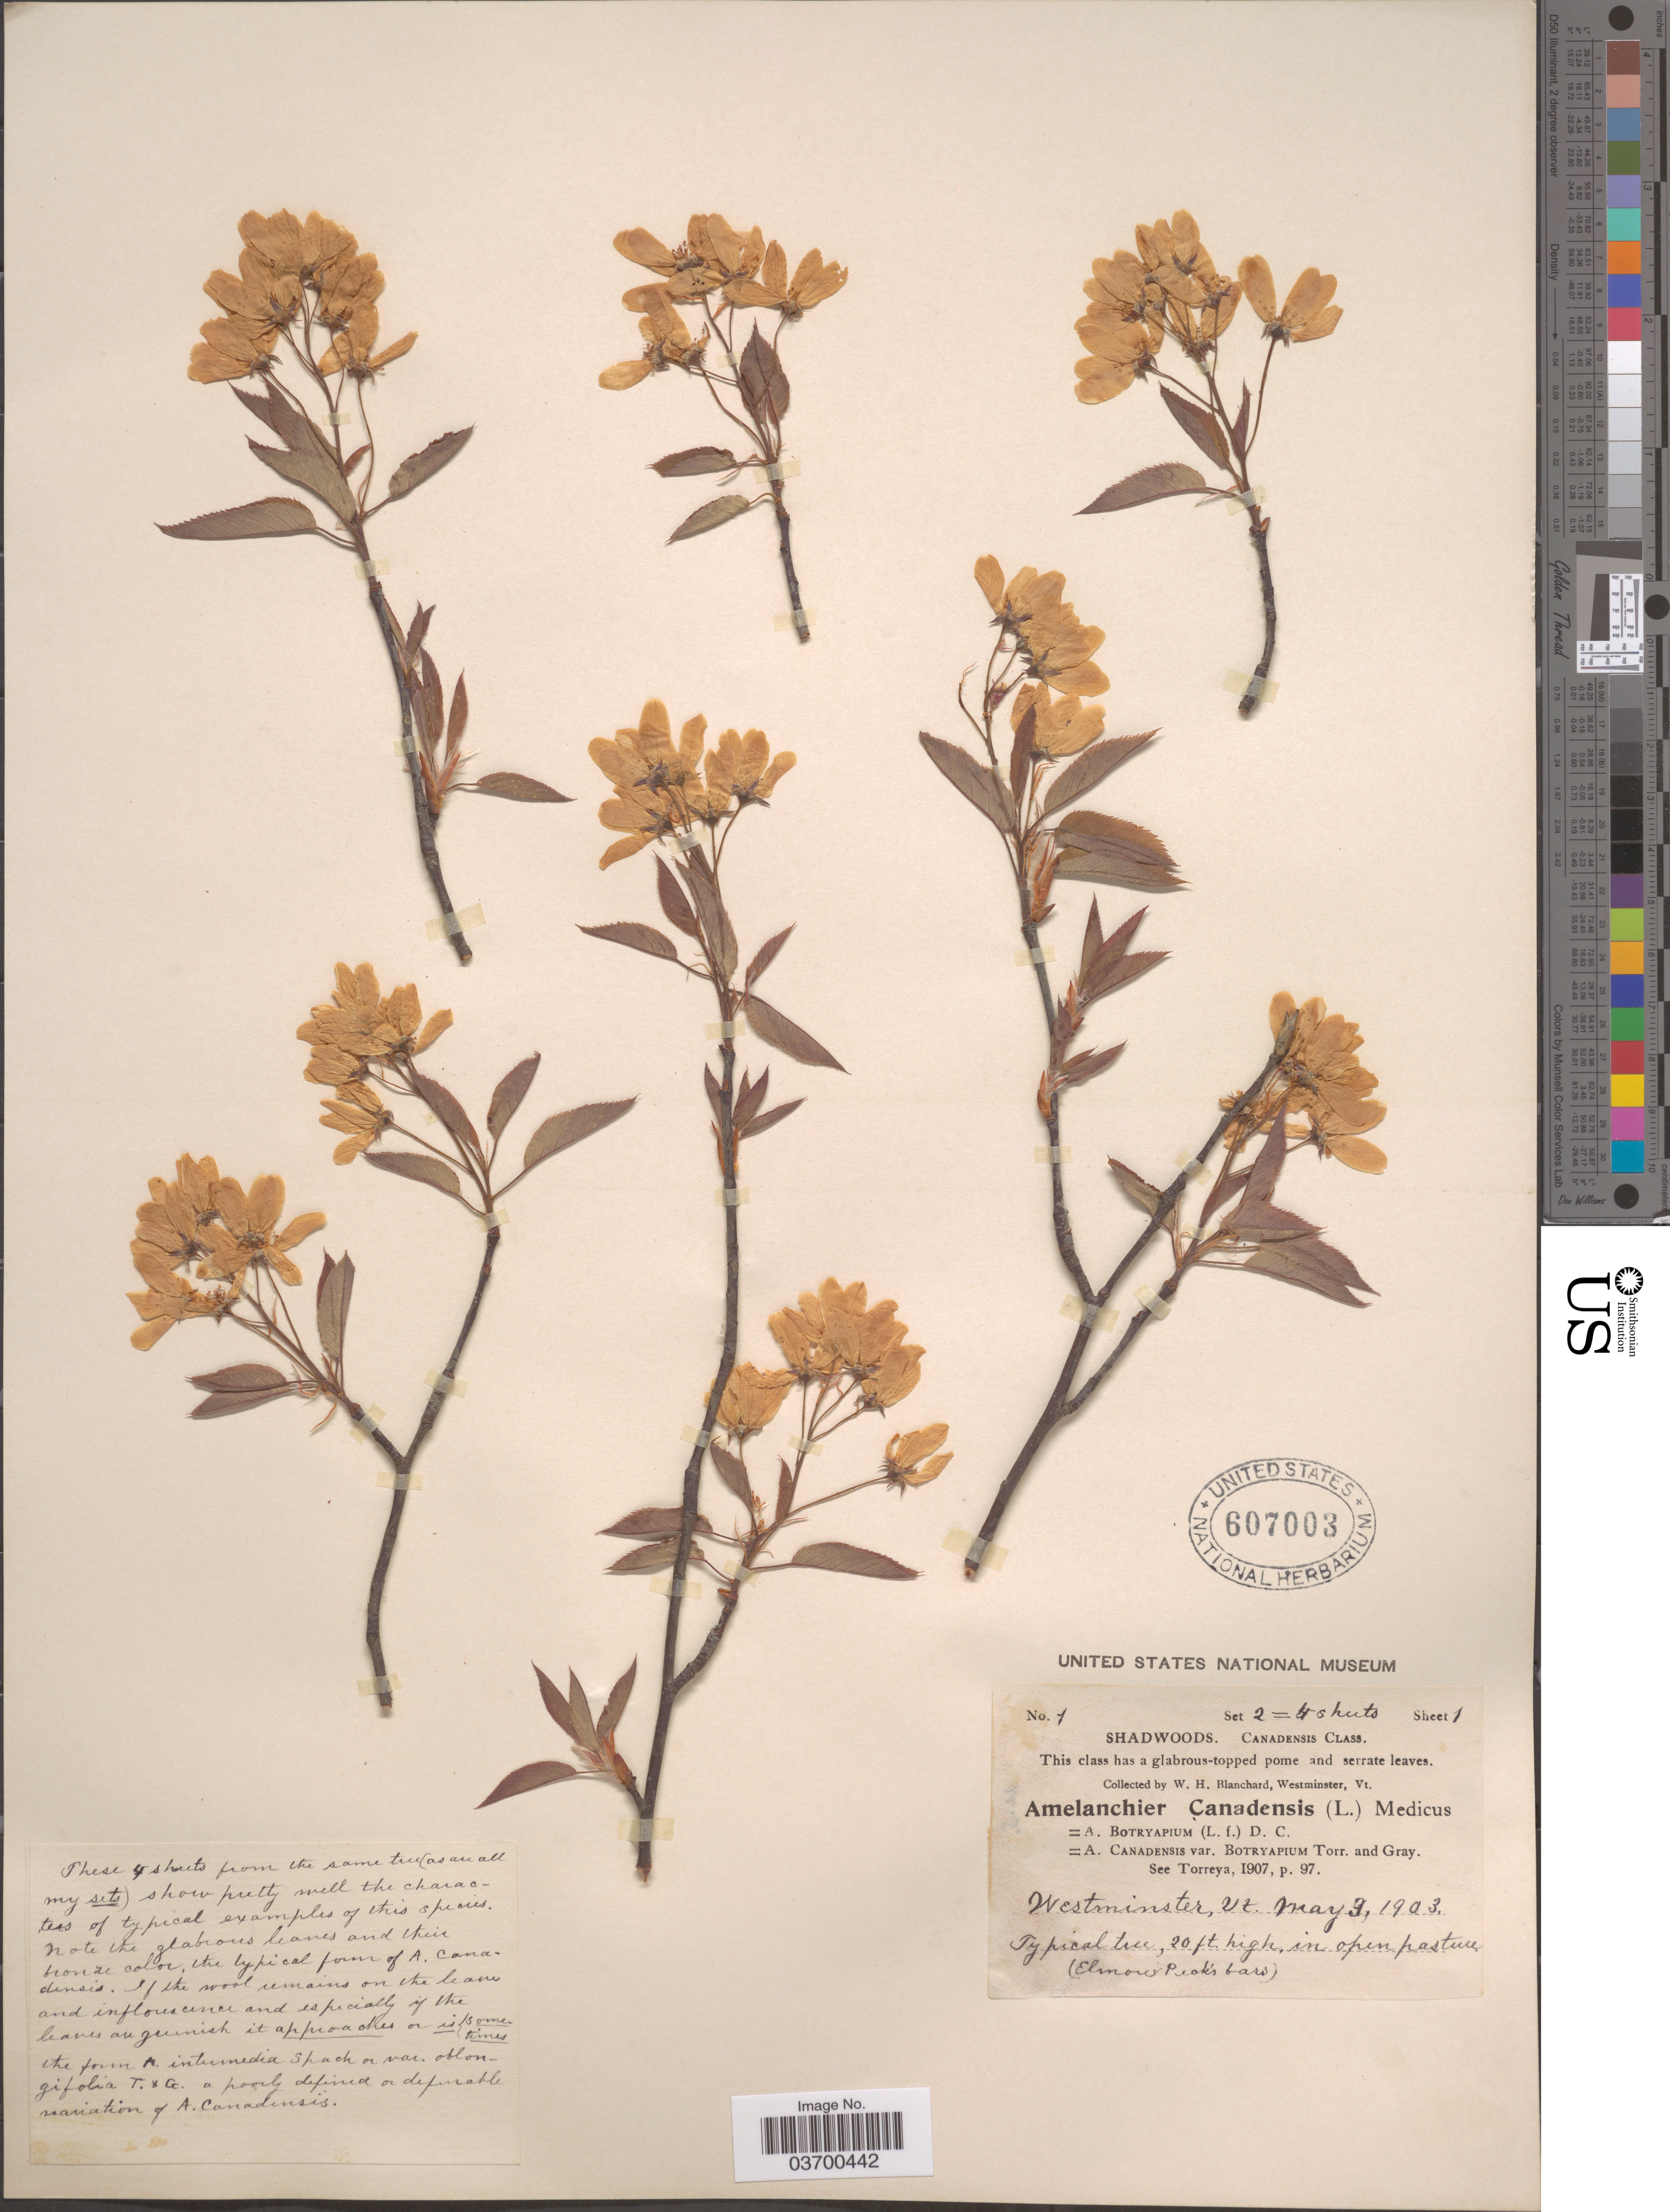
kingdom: Plantae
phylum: Tracheophyta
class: Magnoliopsida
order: Rosales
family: Rosaceae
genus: Amelanchier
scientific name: Amelanchier canadensis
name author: (L.) Medic.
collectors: W. H. Blanchard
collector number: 1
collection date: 1903-05-09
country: United States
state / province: Vermont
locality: Westminster. (Elmore Peak's bars).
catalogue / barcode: US 607003